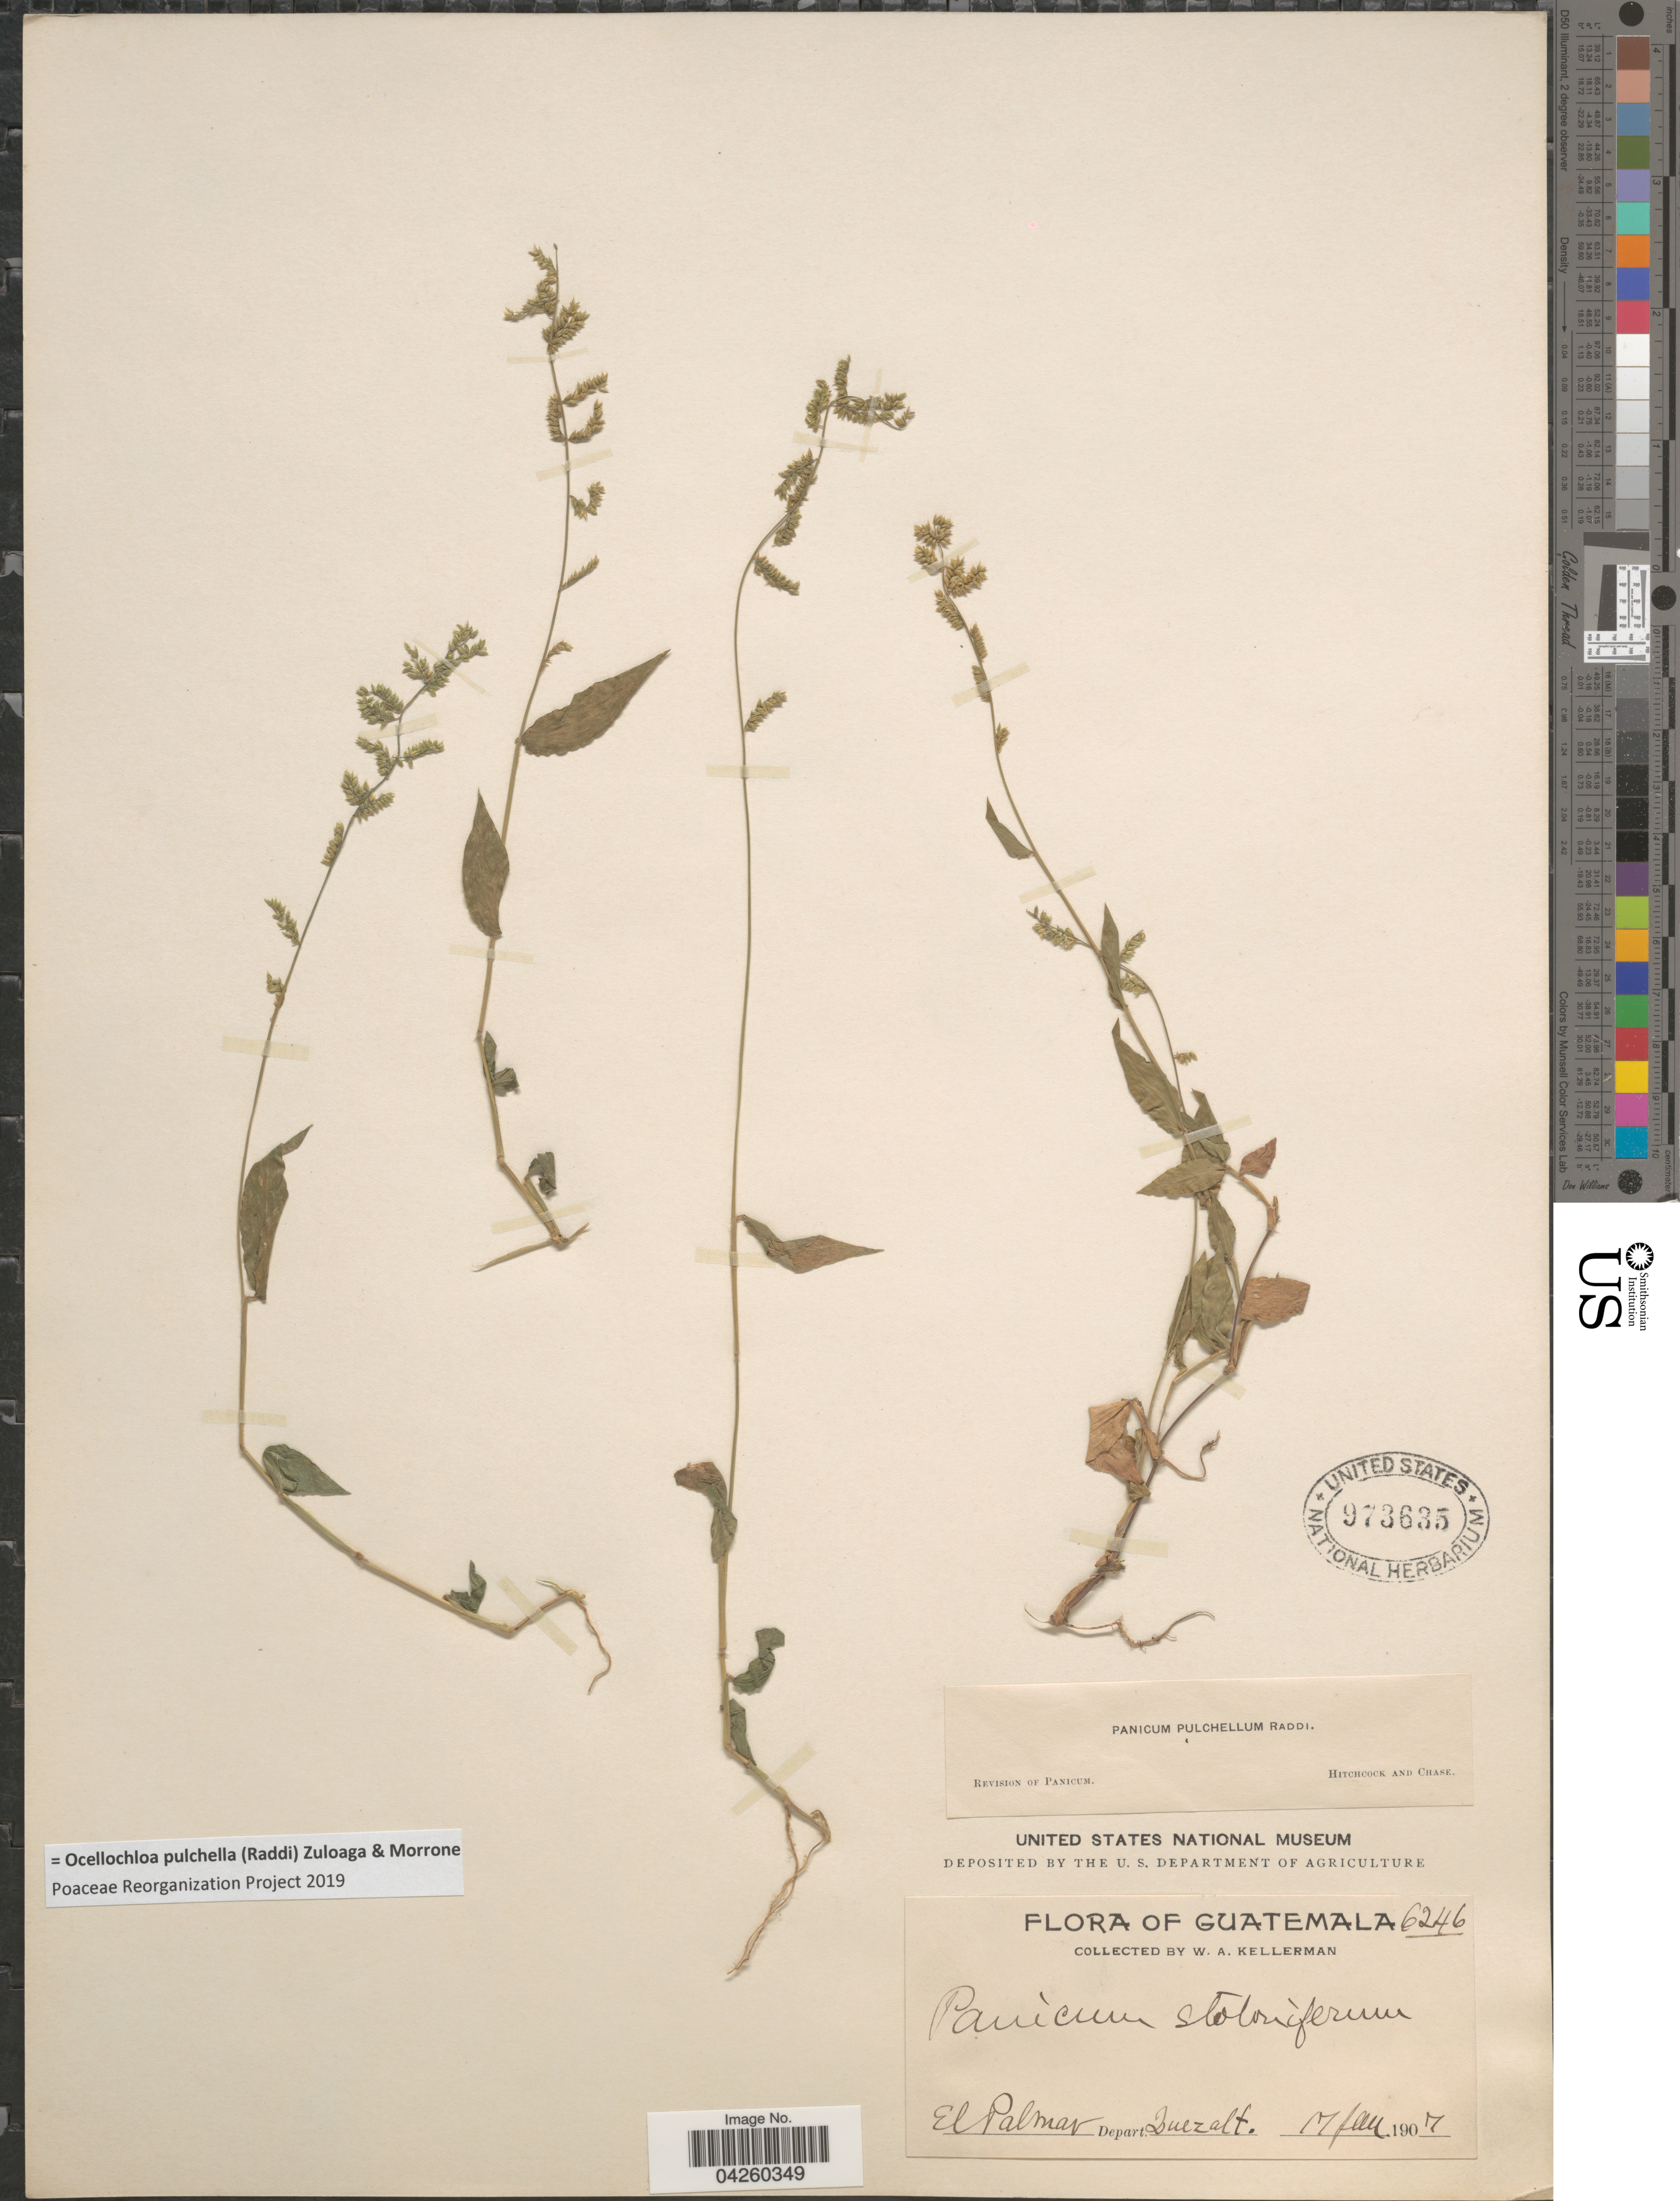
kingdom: Plantae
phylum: Tracheophyta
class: Liliopsida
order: Poales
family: Poaceae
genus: Ocellochloa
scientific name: Ocellochloa pulchella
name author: (Raddi) Zuloaga & Morrone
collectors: W. Kellerman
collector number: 6246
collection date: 1907-01-17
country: Guatemala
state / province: Quetzaltenango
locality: El Palmar, Depart. Quezalt.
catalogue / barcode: US 973635